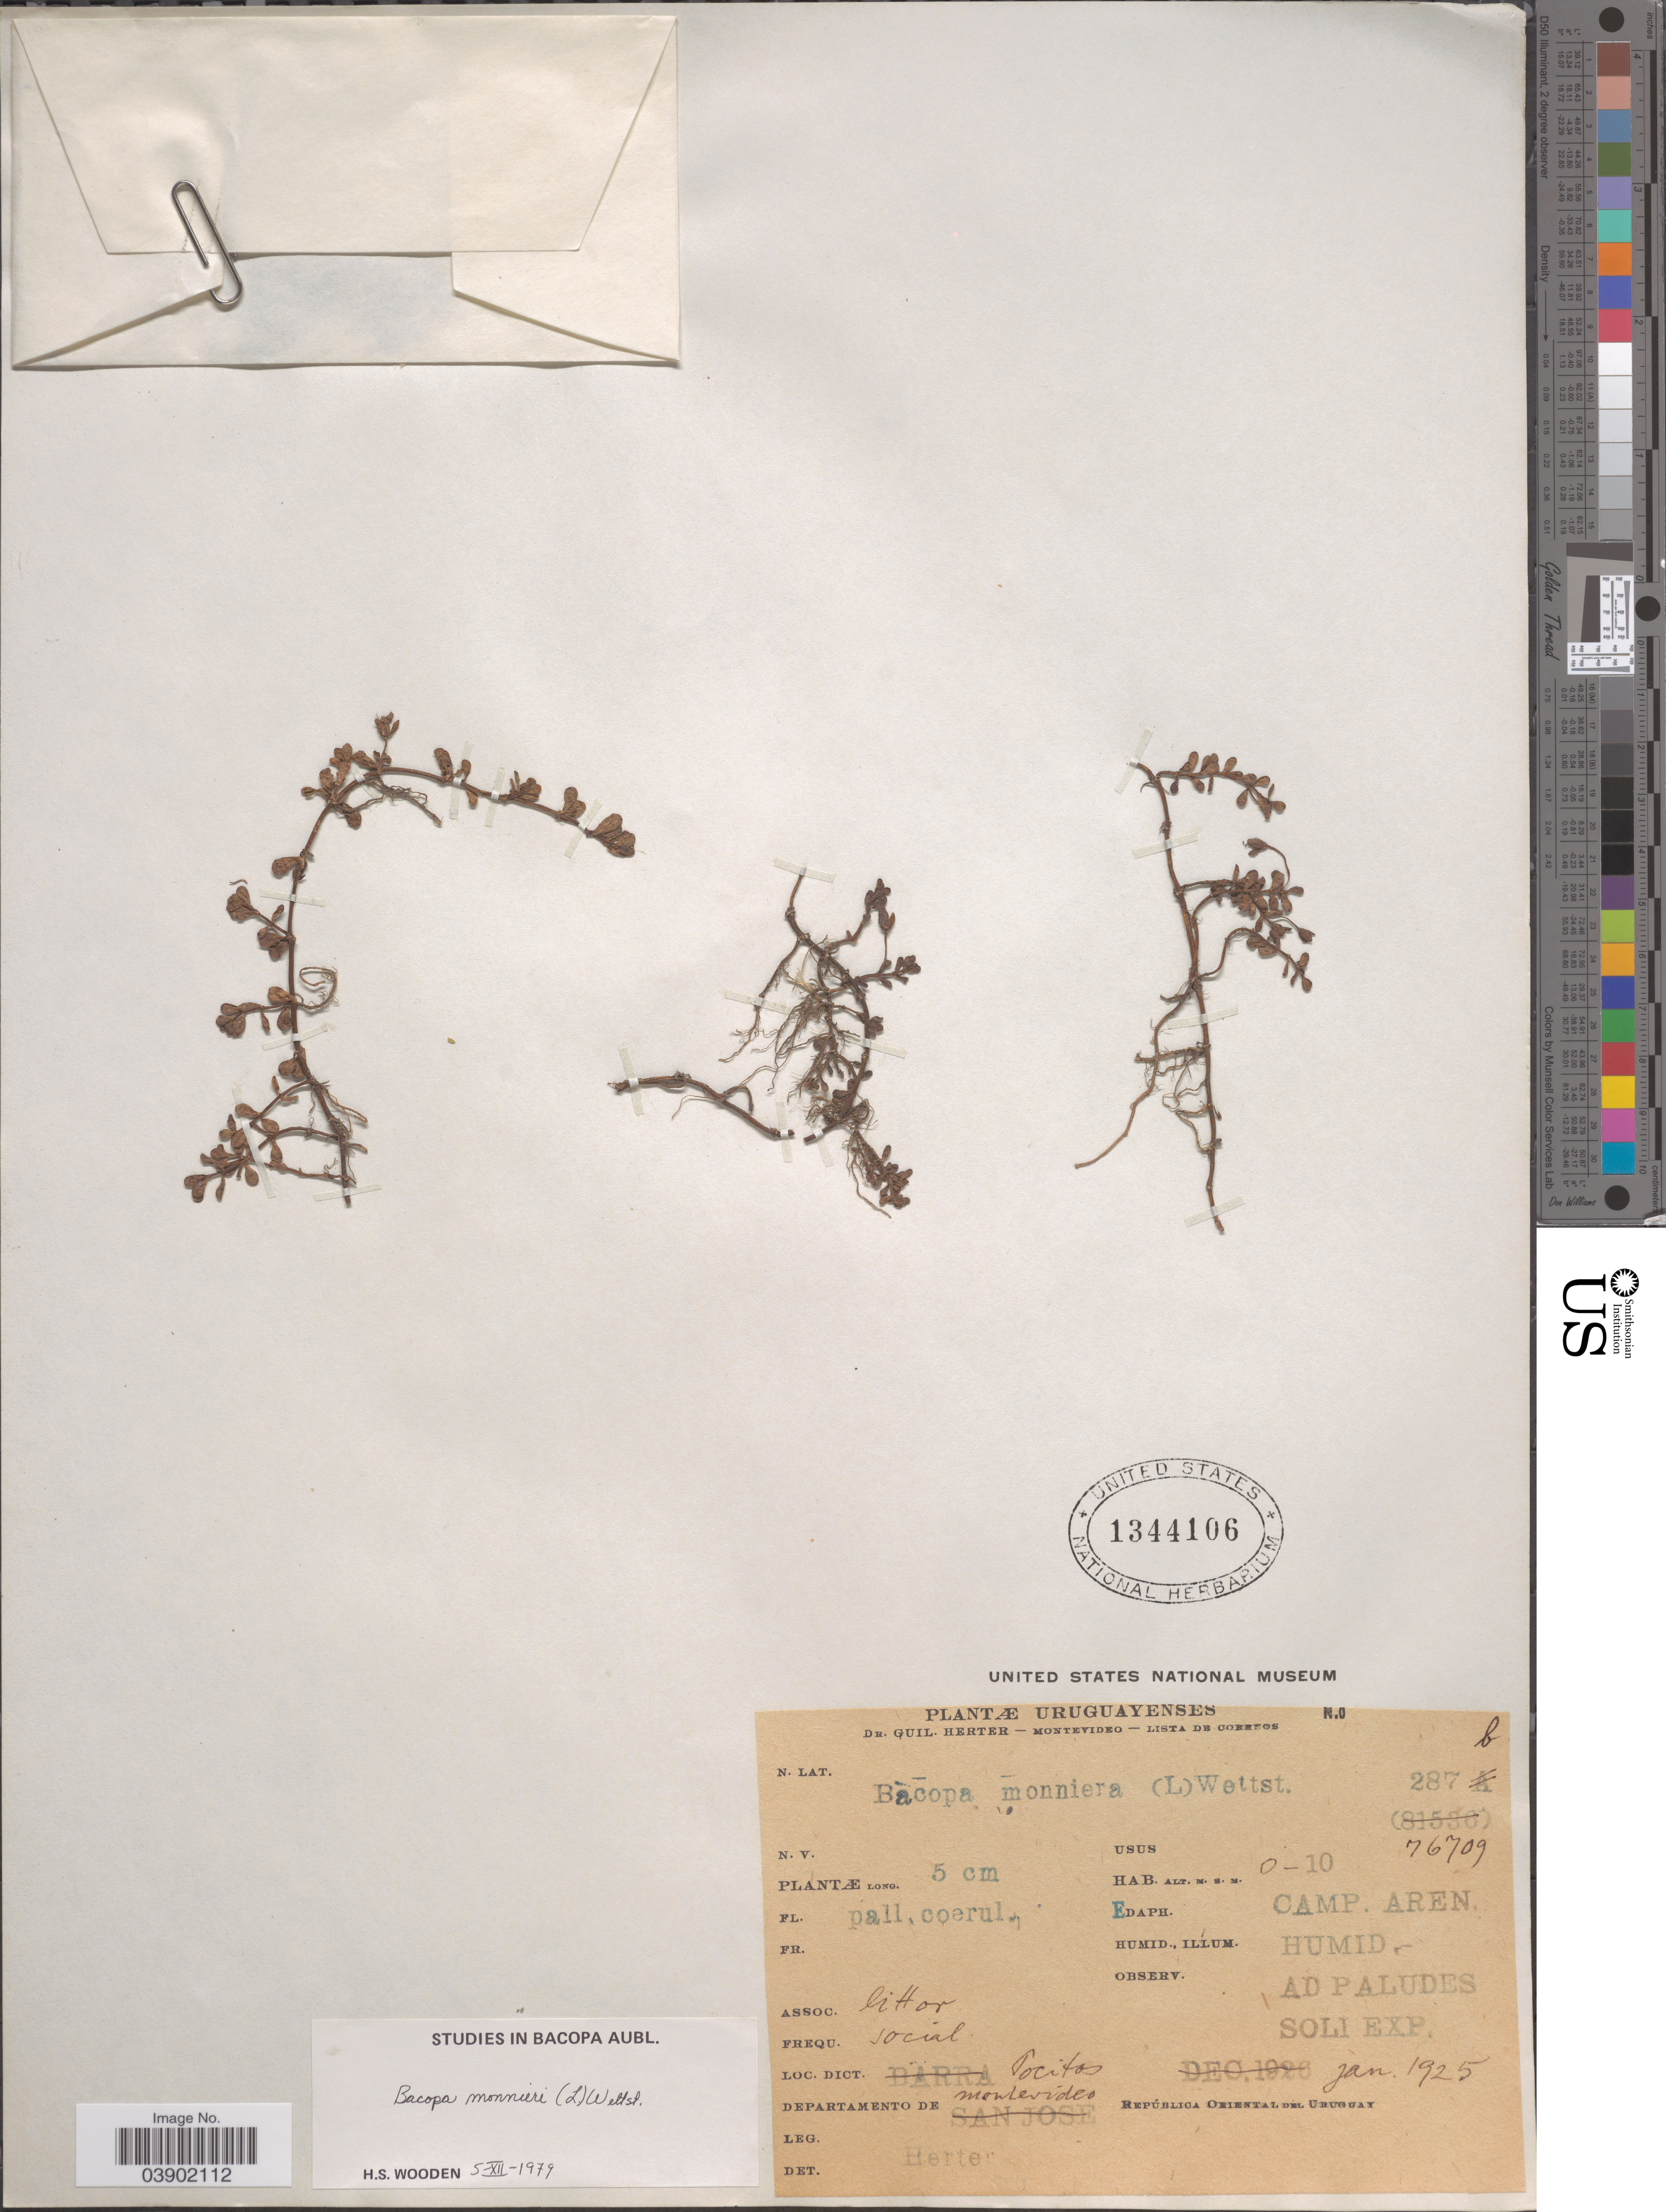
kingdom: Plantae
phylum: Tracheophyta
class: Magnoliopsida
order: Lamiales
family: Plantaginaceae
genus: Bacopa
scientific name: Bacopa monnieri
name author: (L.) Pennell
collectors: G. Herter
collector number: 76709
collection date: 1925-01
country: Uruguay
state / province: Montevideo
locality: Dict. Pocitos. Departamento de Montevideo. República Oriental del Uruguay.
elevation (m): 0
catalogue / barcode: US 1344106